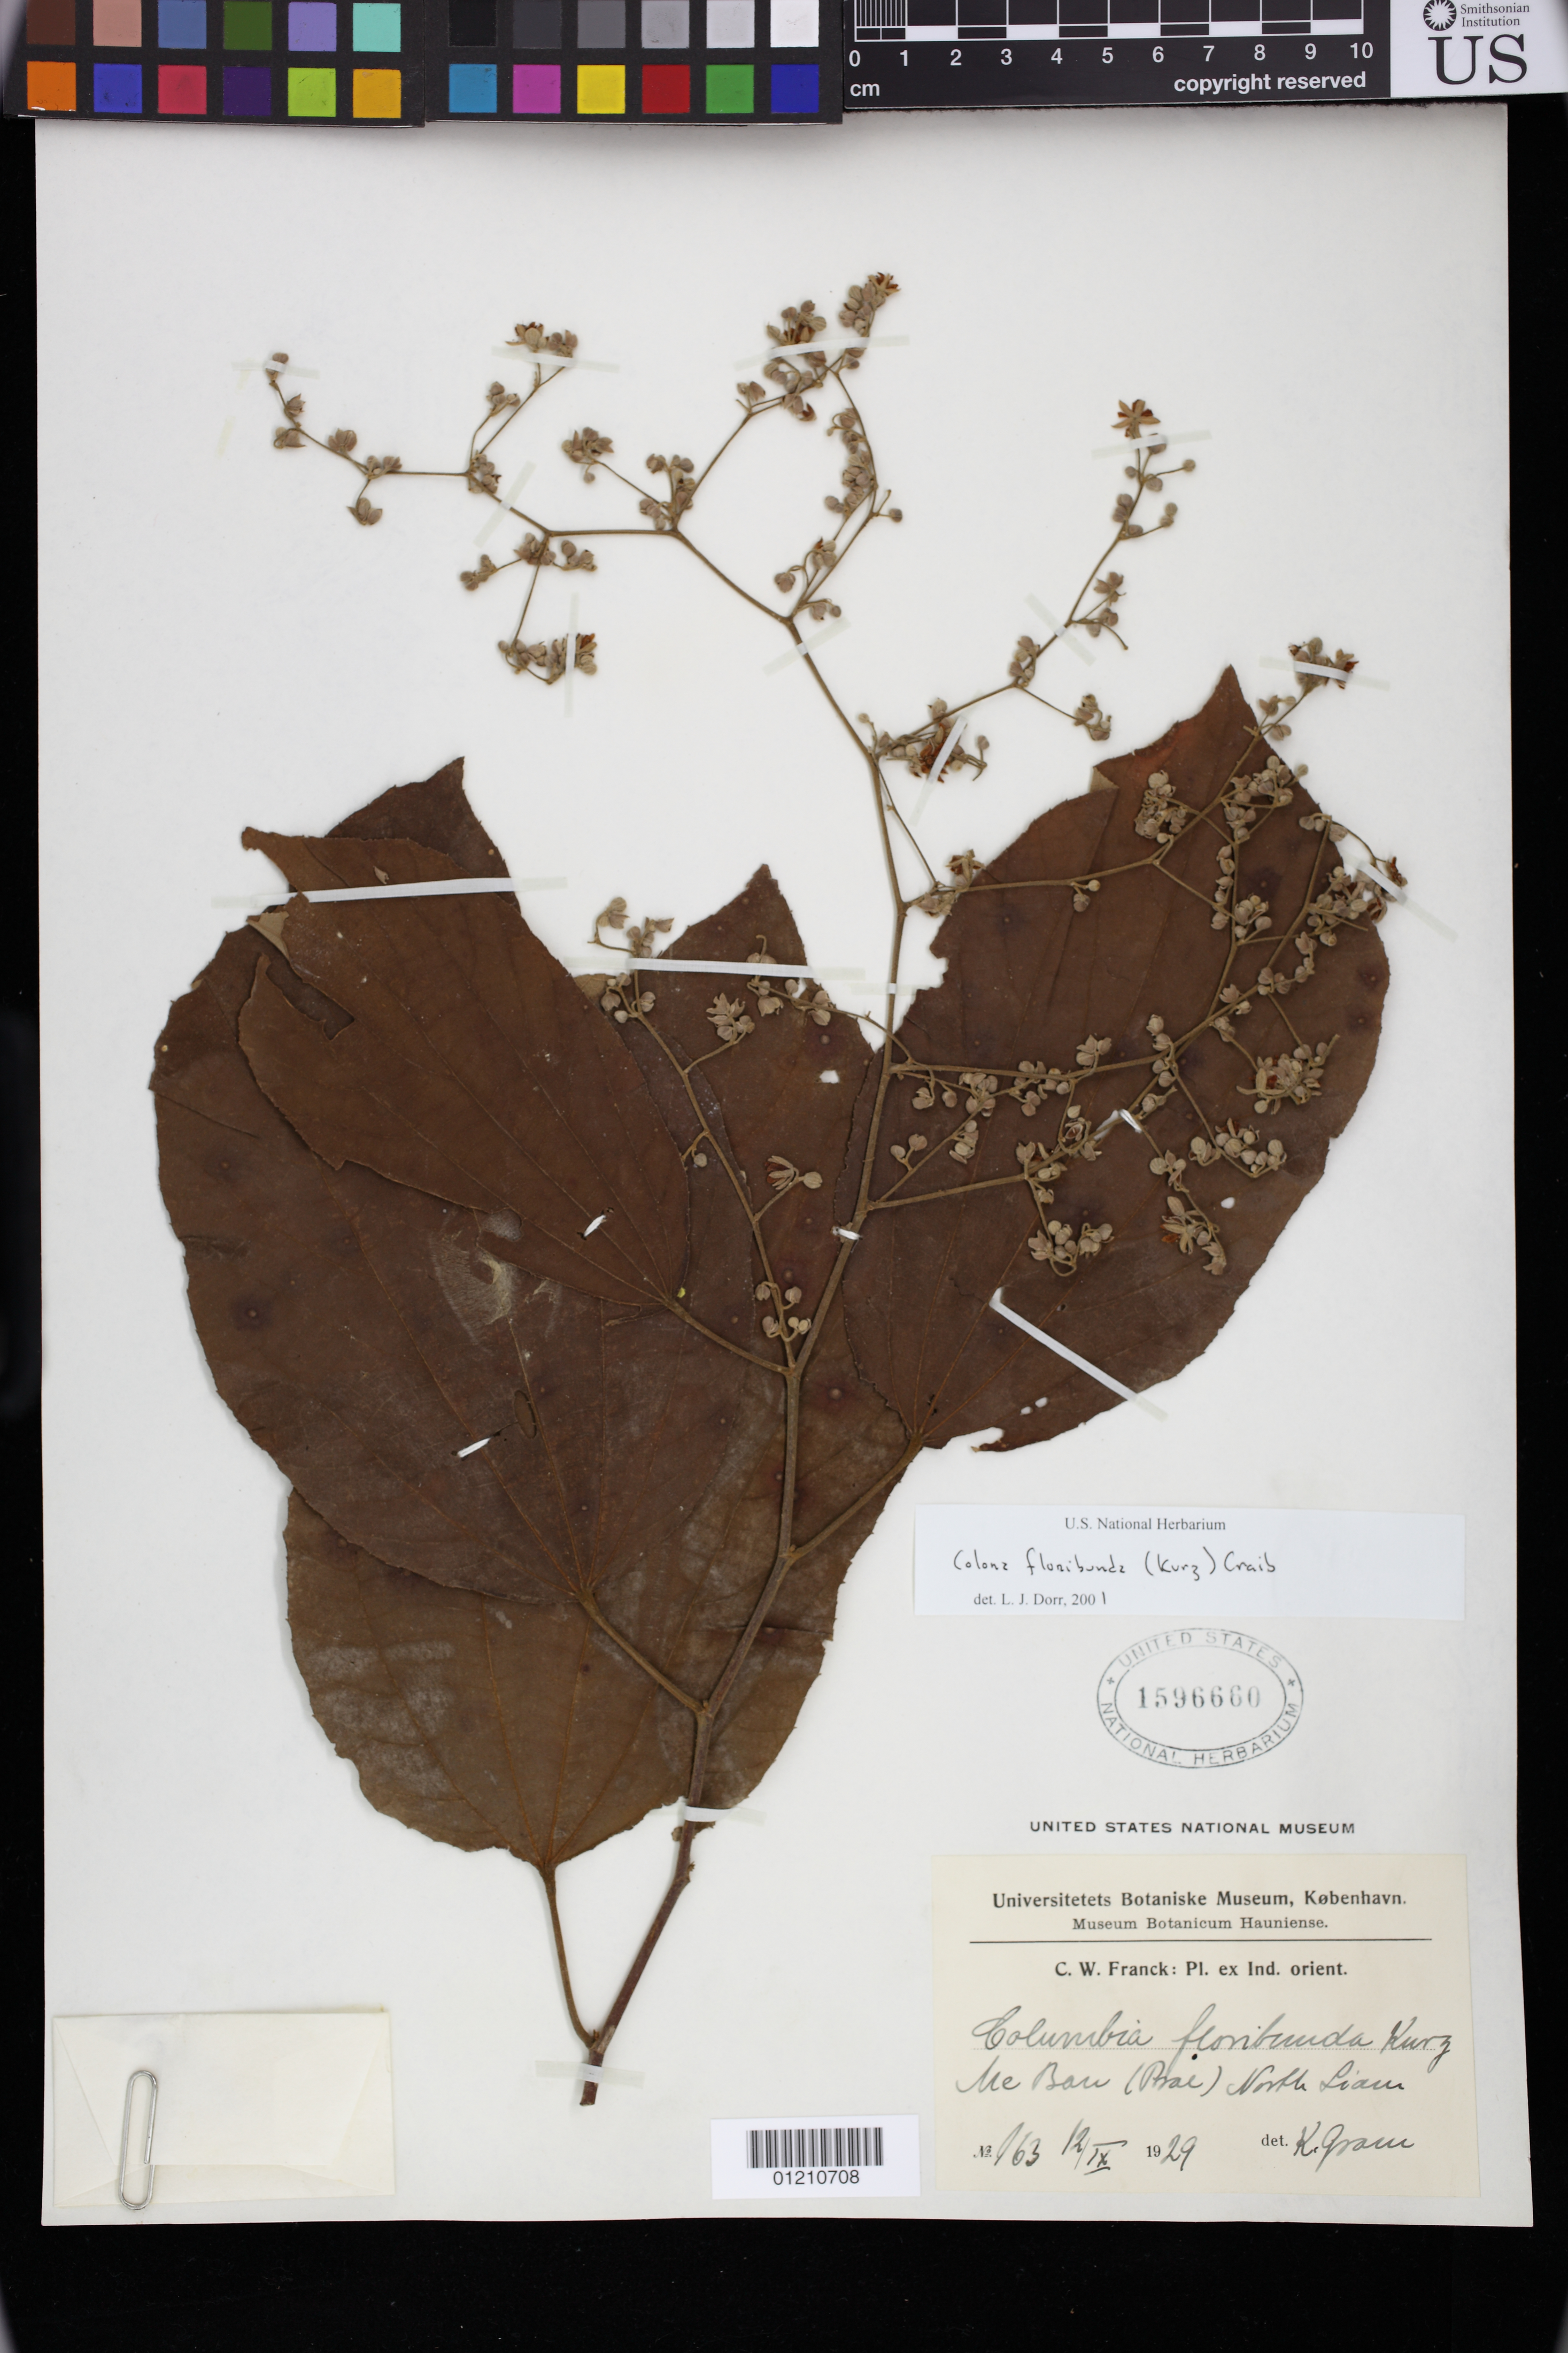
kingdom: Plantae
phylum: Tracheophyta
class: Magnoliopsida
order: Malvales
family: Malvaceae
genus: Colona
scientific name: Colona floribunda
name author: (Kurz) Craib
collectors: C. Franck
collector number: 163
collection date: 1929-09-12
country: Thailand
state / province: Me Bau (Prai) North Liam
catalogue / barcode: US 1596660